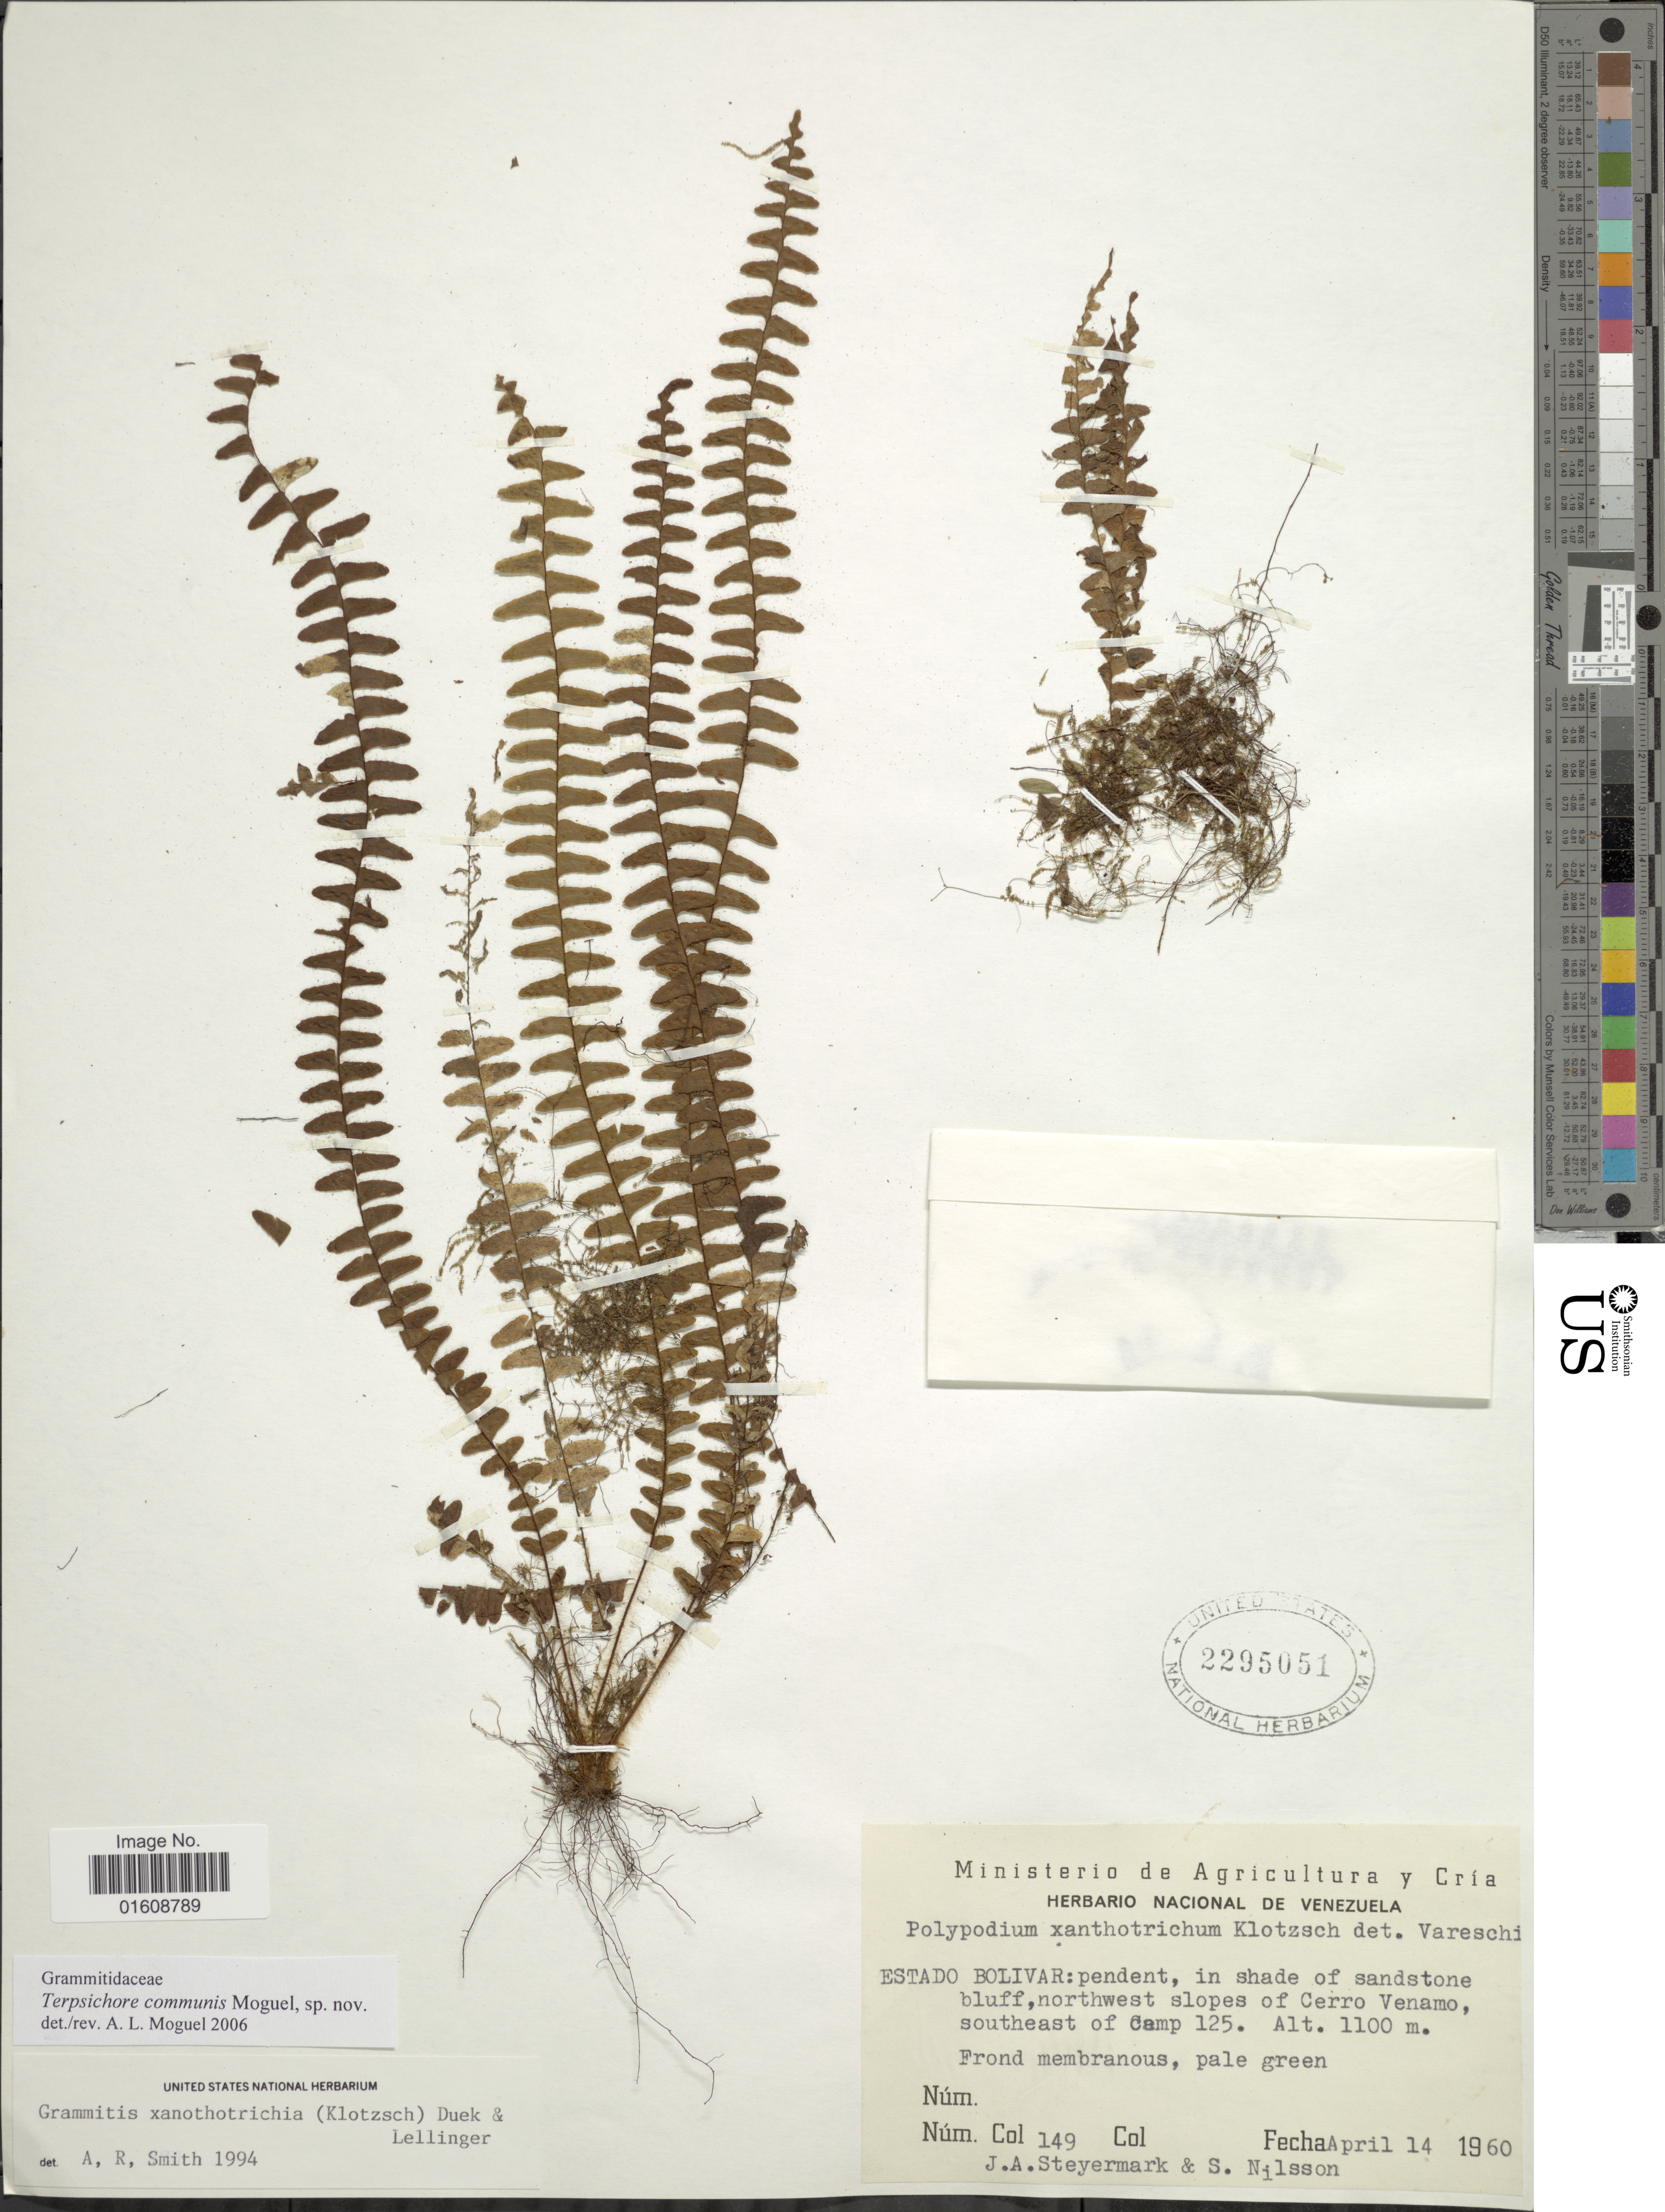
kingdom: Plantae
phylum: Tracheophyta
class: Polypodiopsida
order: Polypodiales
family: Polypodiaceae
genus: Alansmia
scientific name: Alansmia cultrata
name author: (Bory ex Willd.) Moguel & M. Kessler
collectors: J. Steyermark & S. Nilsson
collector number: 149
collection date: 1960-04-14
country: Venezuela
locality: Northwest slopes of Cerro Venamo, southeast of Camp 125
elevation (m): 1100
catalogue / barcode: US 2295051